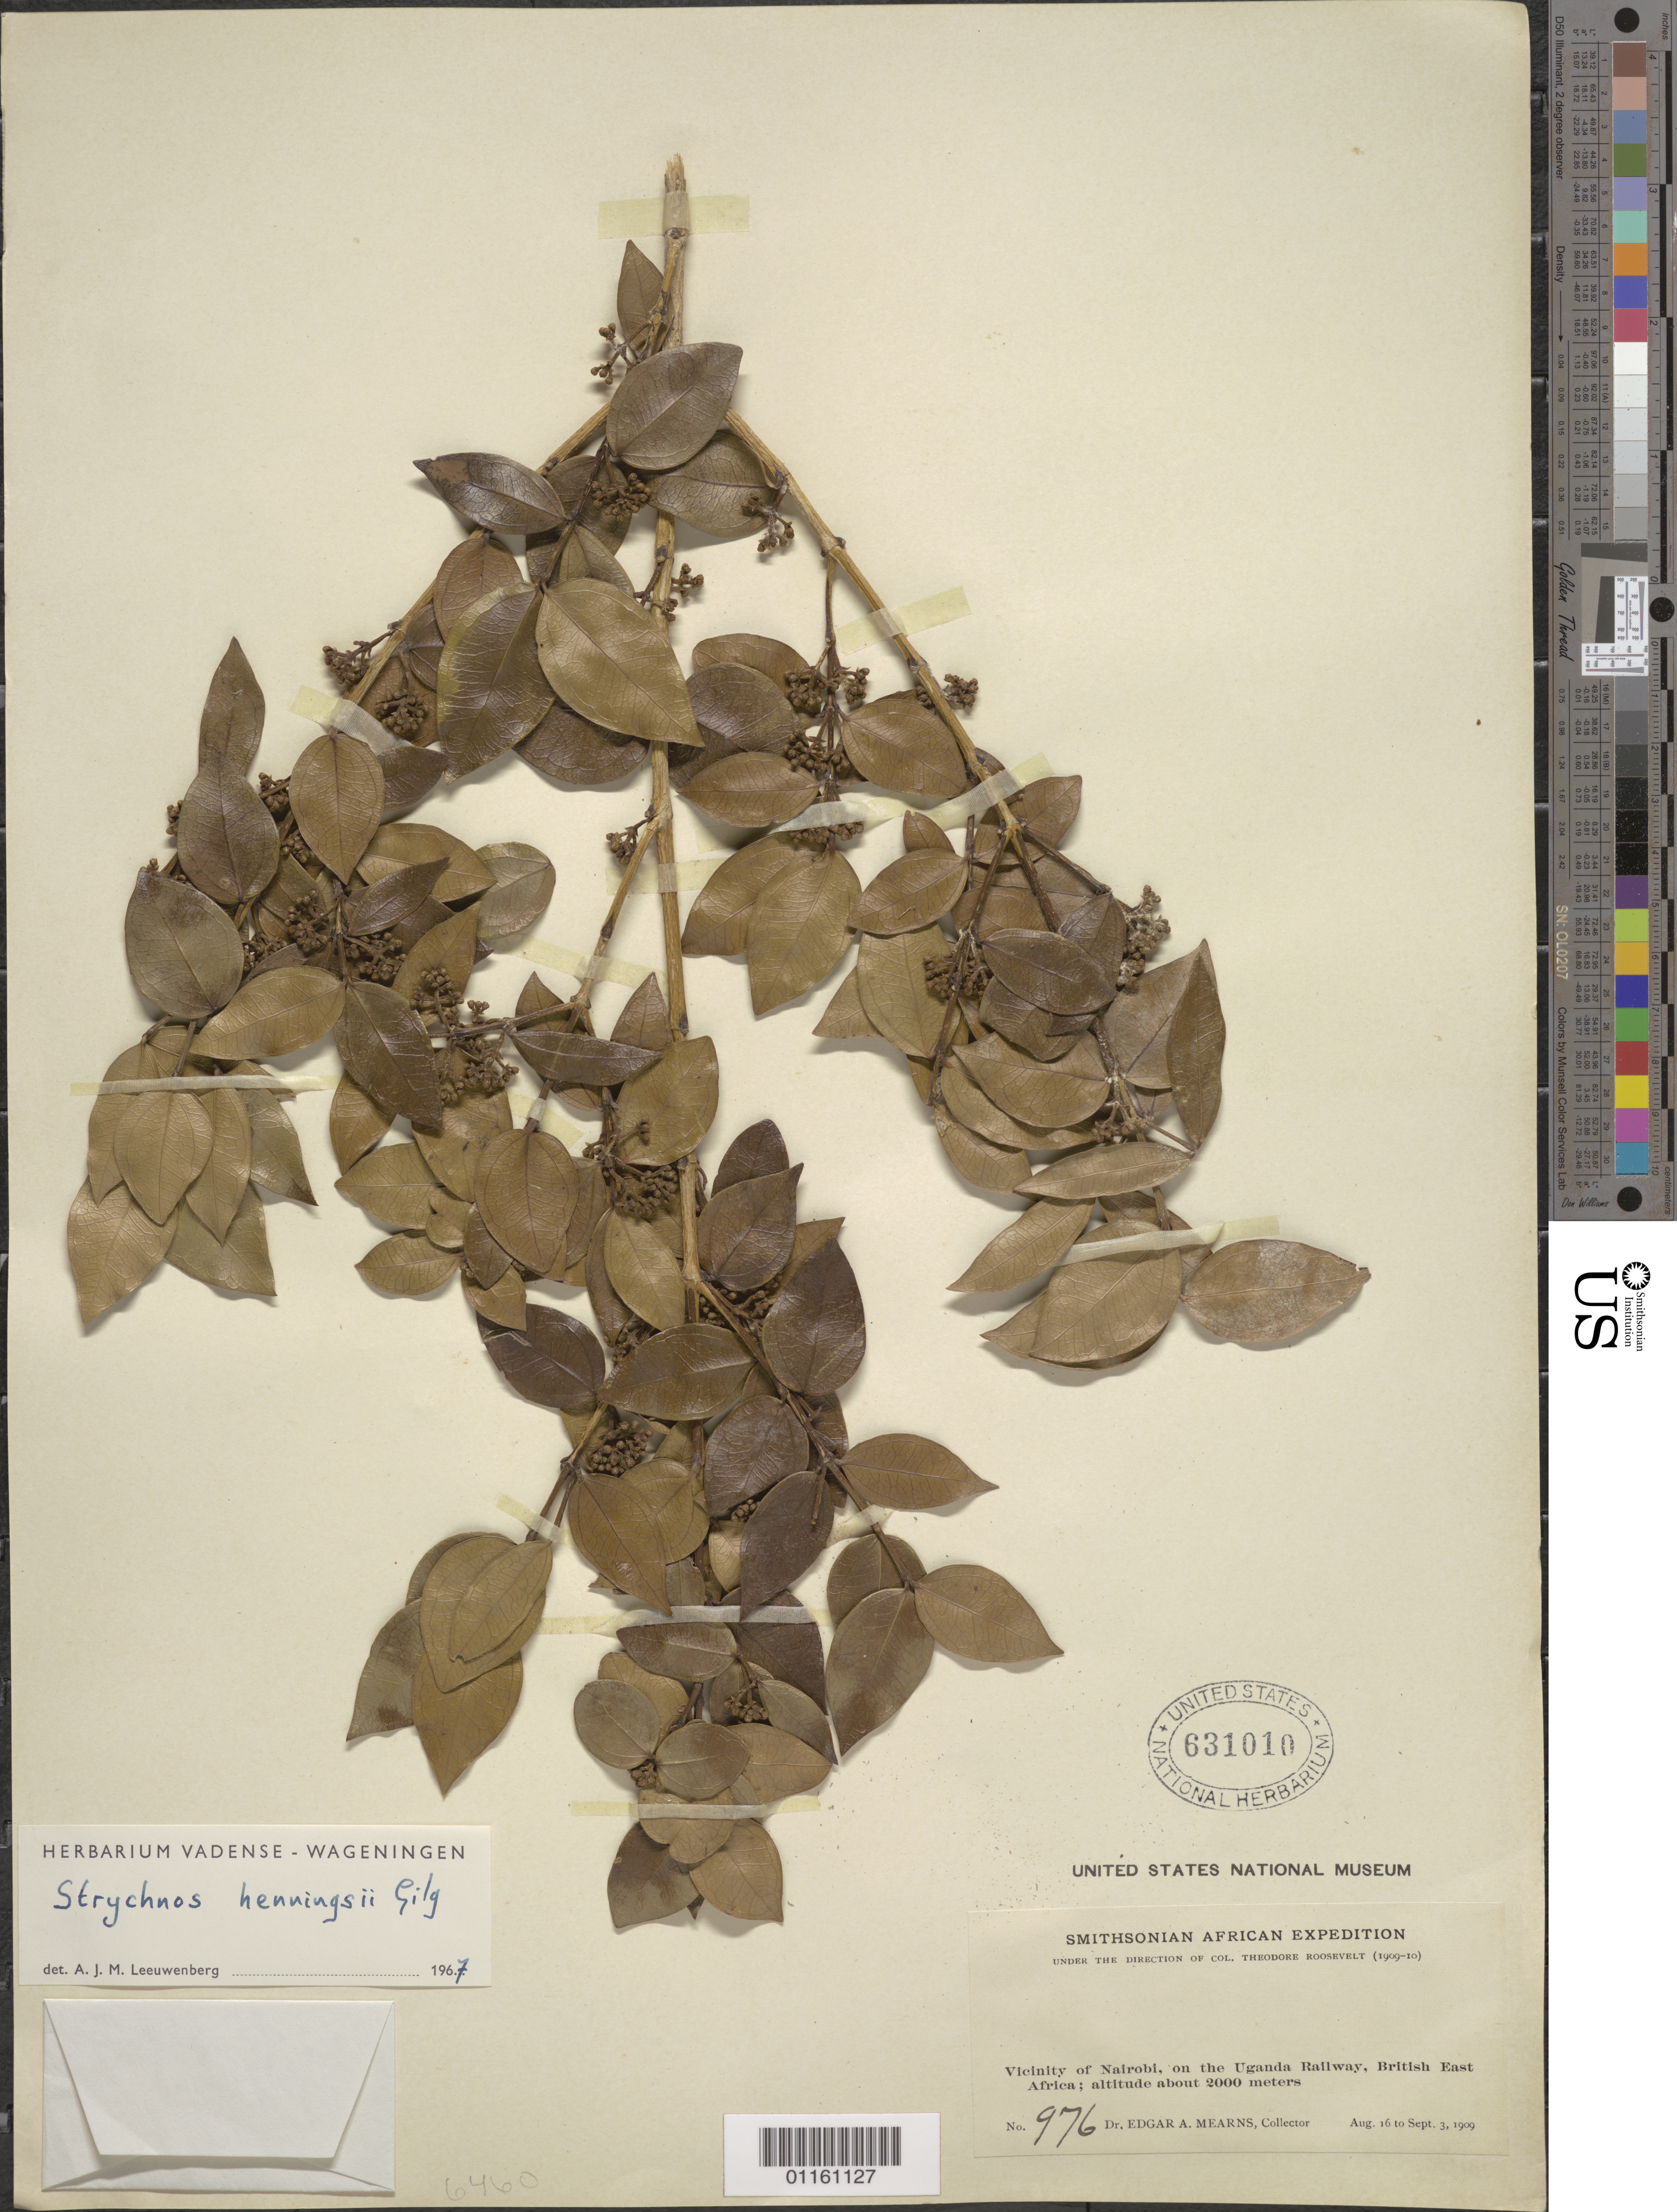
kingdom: Plantae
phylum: Tracheophyta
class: Magnoliopsida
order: Gentianales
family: Loganiaceae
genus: Strychnos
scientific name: Strychnos henningsii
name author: Gilg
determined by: Leeuwenberg, A. J. M.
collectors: E. A. Mearns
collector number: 976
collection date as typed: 16 Aug 1909 to 03 Sep 1909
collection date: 1909-08-16/1909-09-03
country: Kenya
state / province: Nairobi Area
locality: Vicinity of Nairobi, on the Uganda railway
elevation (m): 2000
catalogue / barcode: US 631010